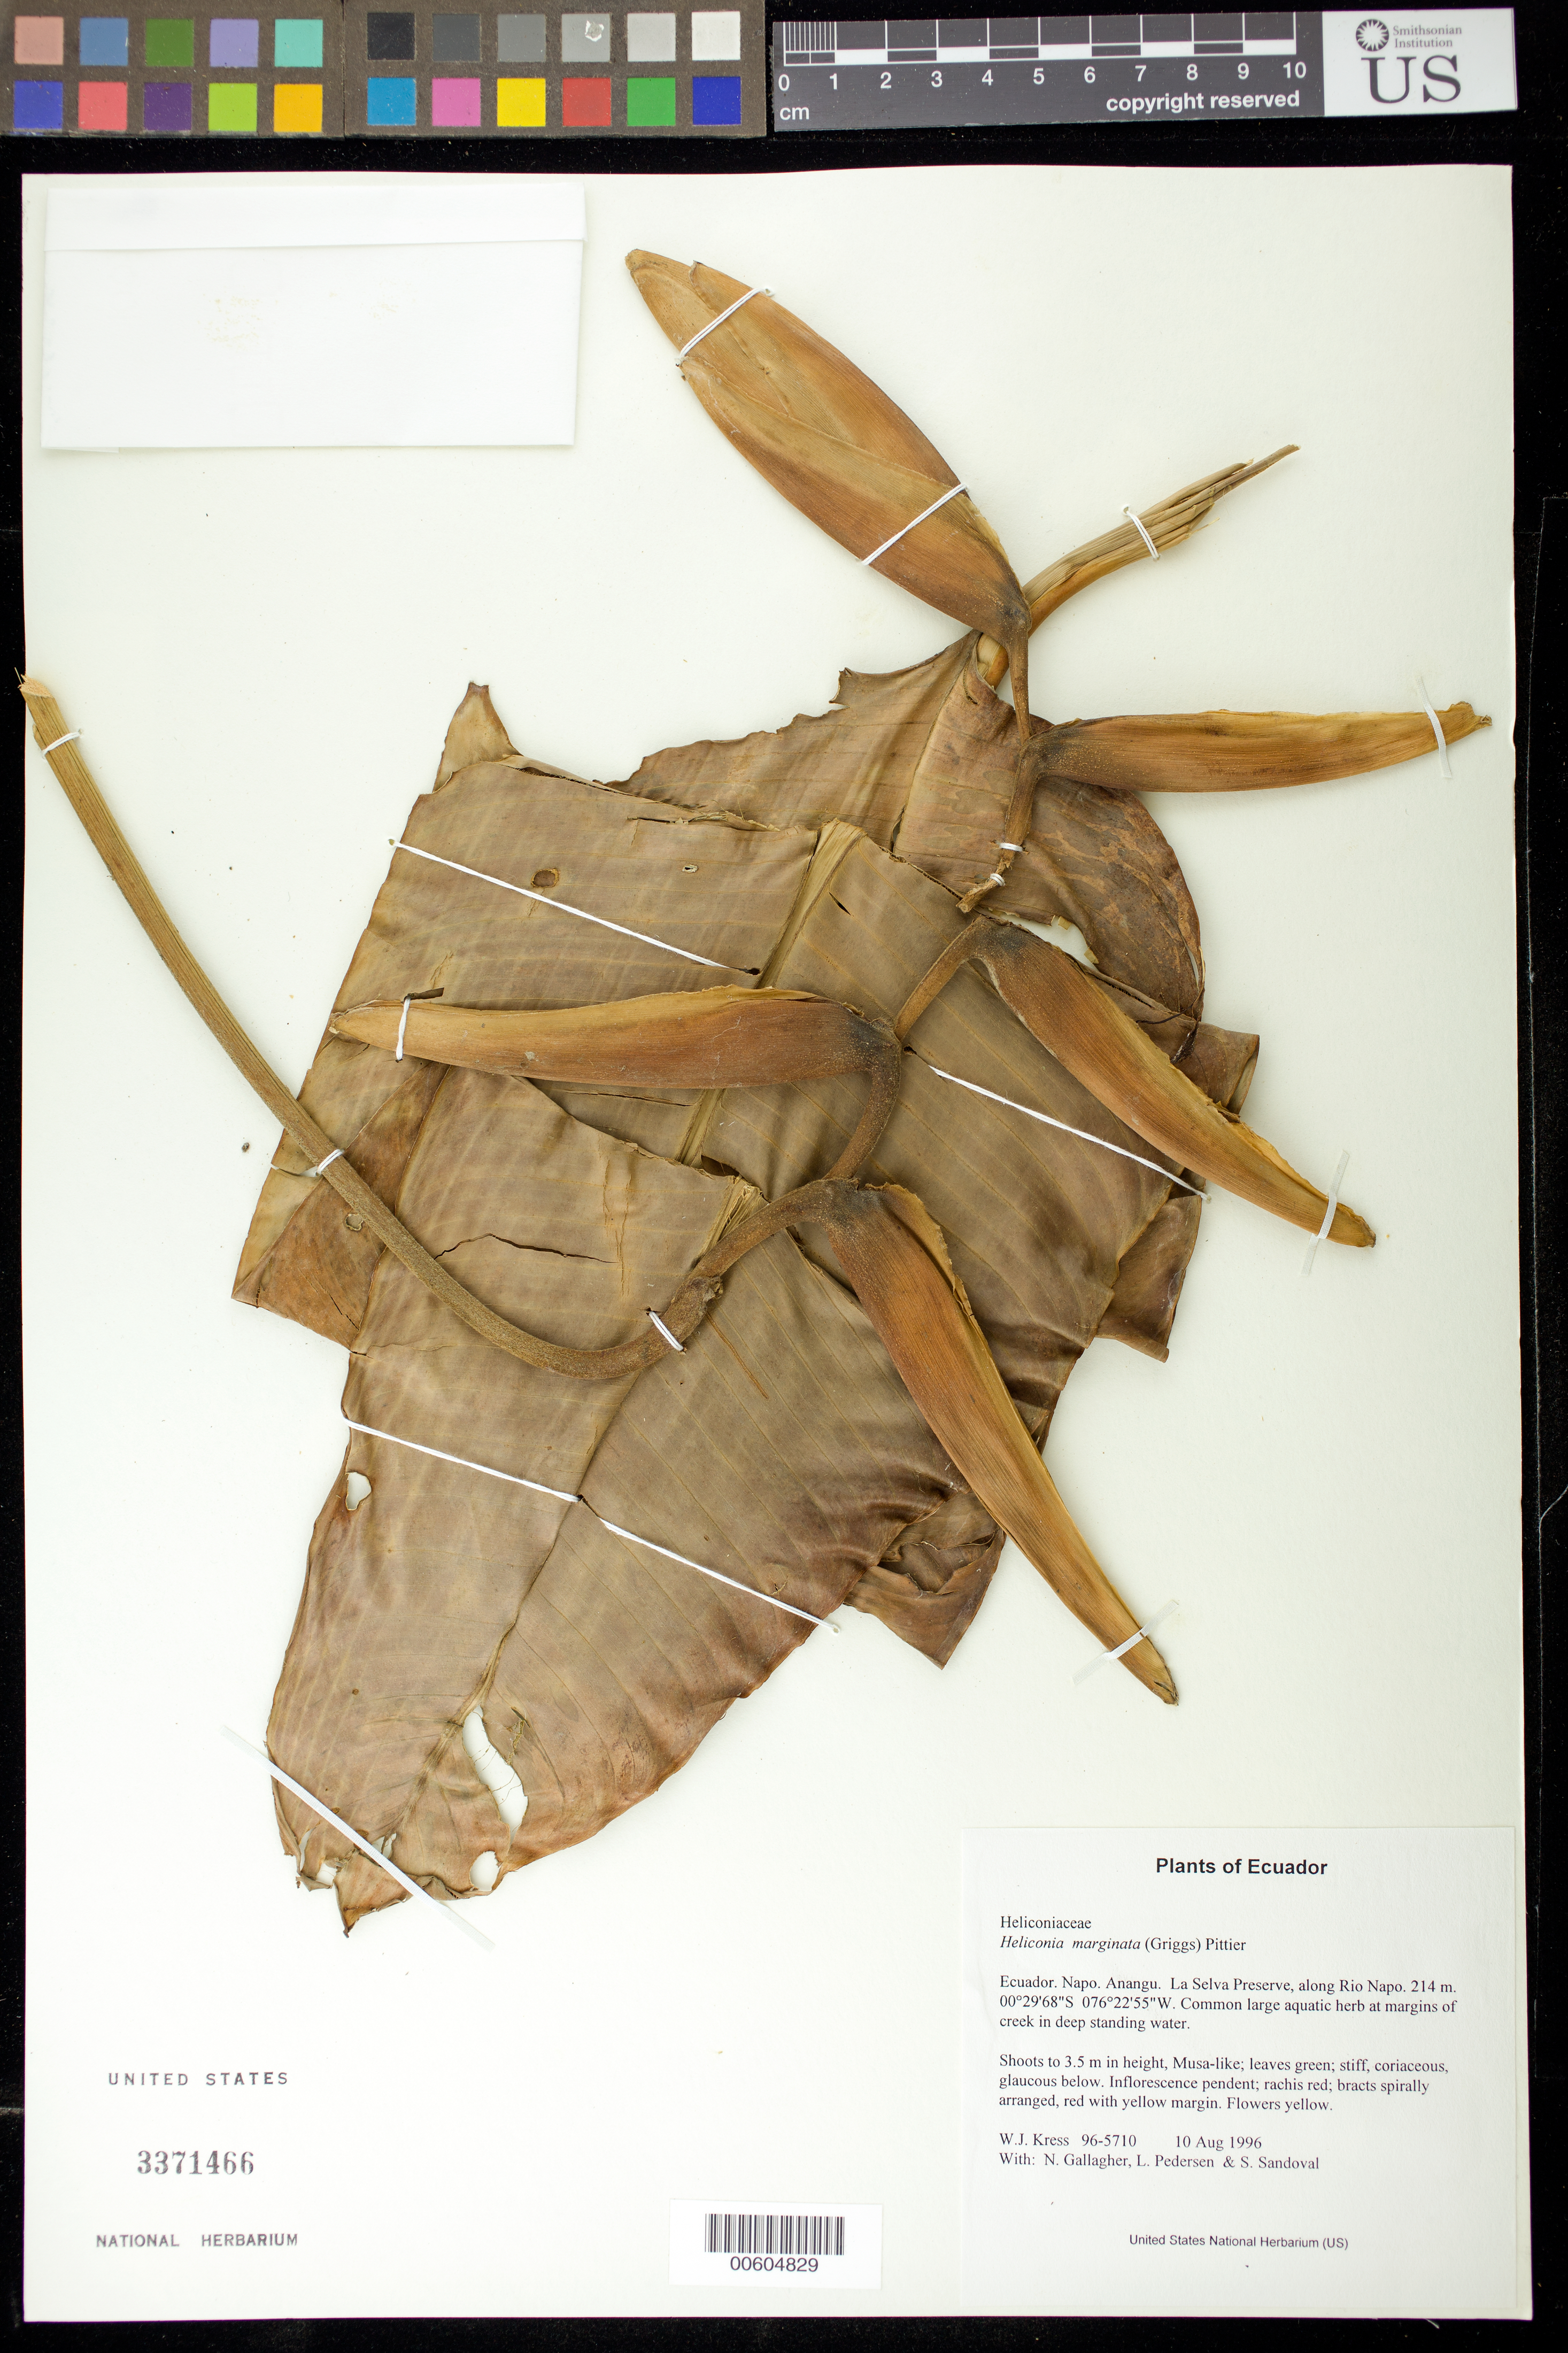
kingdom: Plantae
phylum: Tracheophyta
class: Liliopsida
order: Zingiberales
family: Heliconiaceae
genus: Heliconia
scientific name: Heliconia marginata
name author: (R.F. Griggs) Pittier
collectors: W. J. Kress, N. L. Gallagher, L. Pedersen & S. Sandoval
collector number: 96-5710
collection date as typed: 10 Aug 1996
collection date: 1996-08-10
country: Ecuador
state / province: Napo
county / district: Anangu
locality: La Selva Preserve, along Rio Napo.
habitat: Common large aquatic herb at margins of creek in deep standing water.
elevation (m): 214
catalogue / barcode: US 3371466